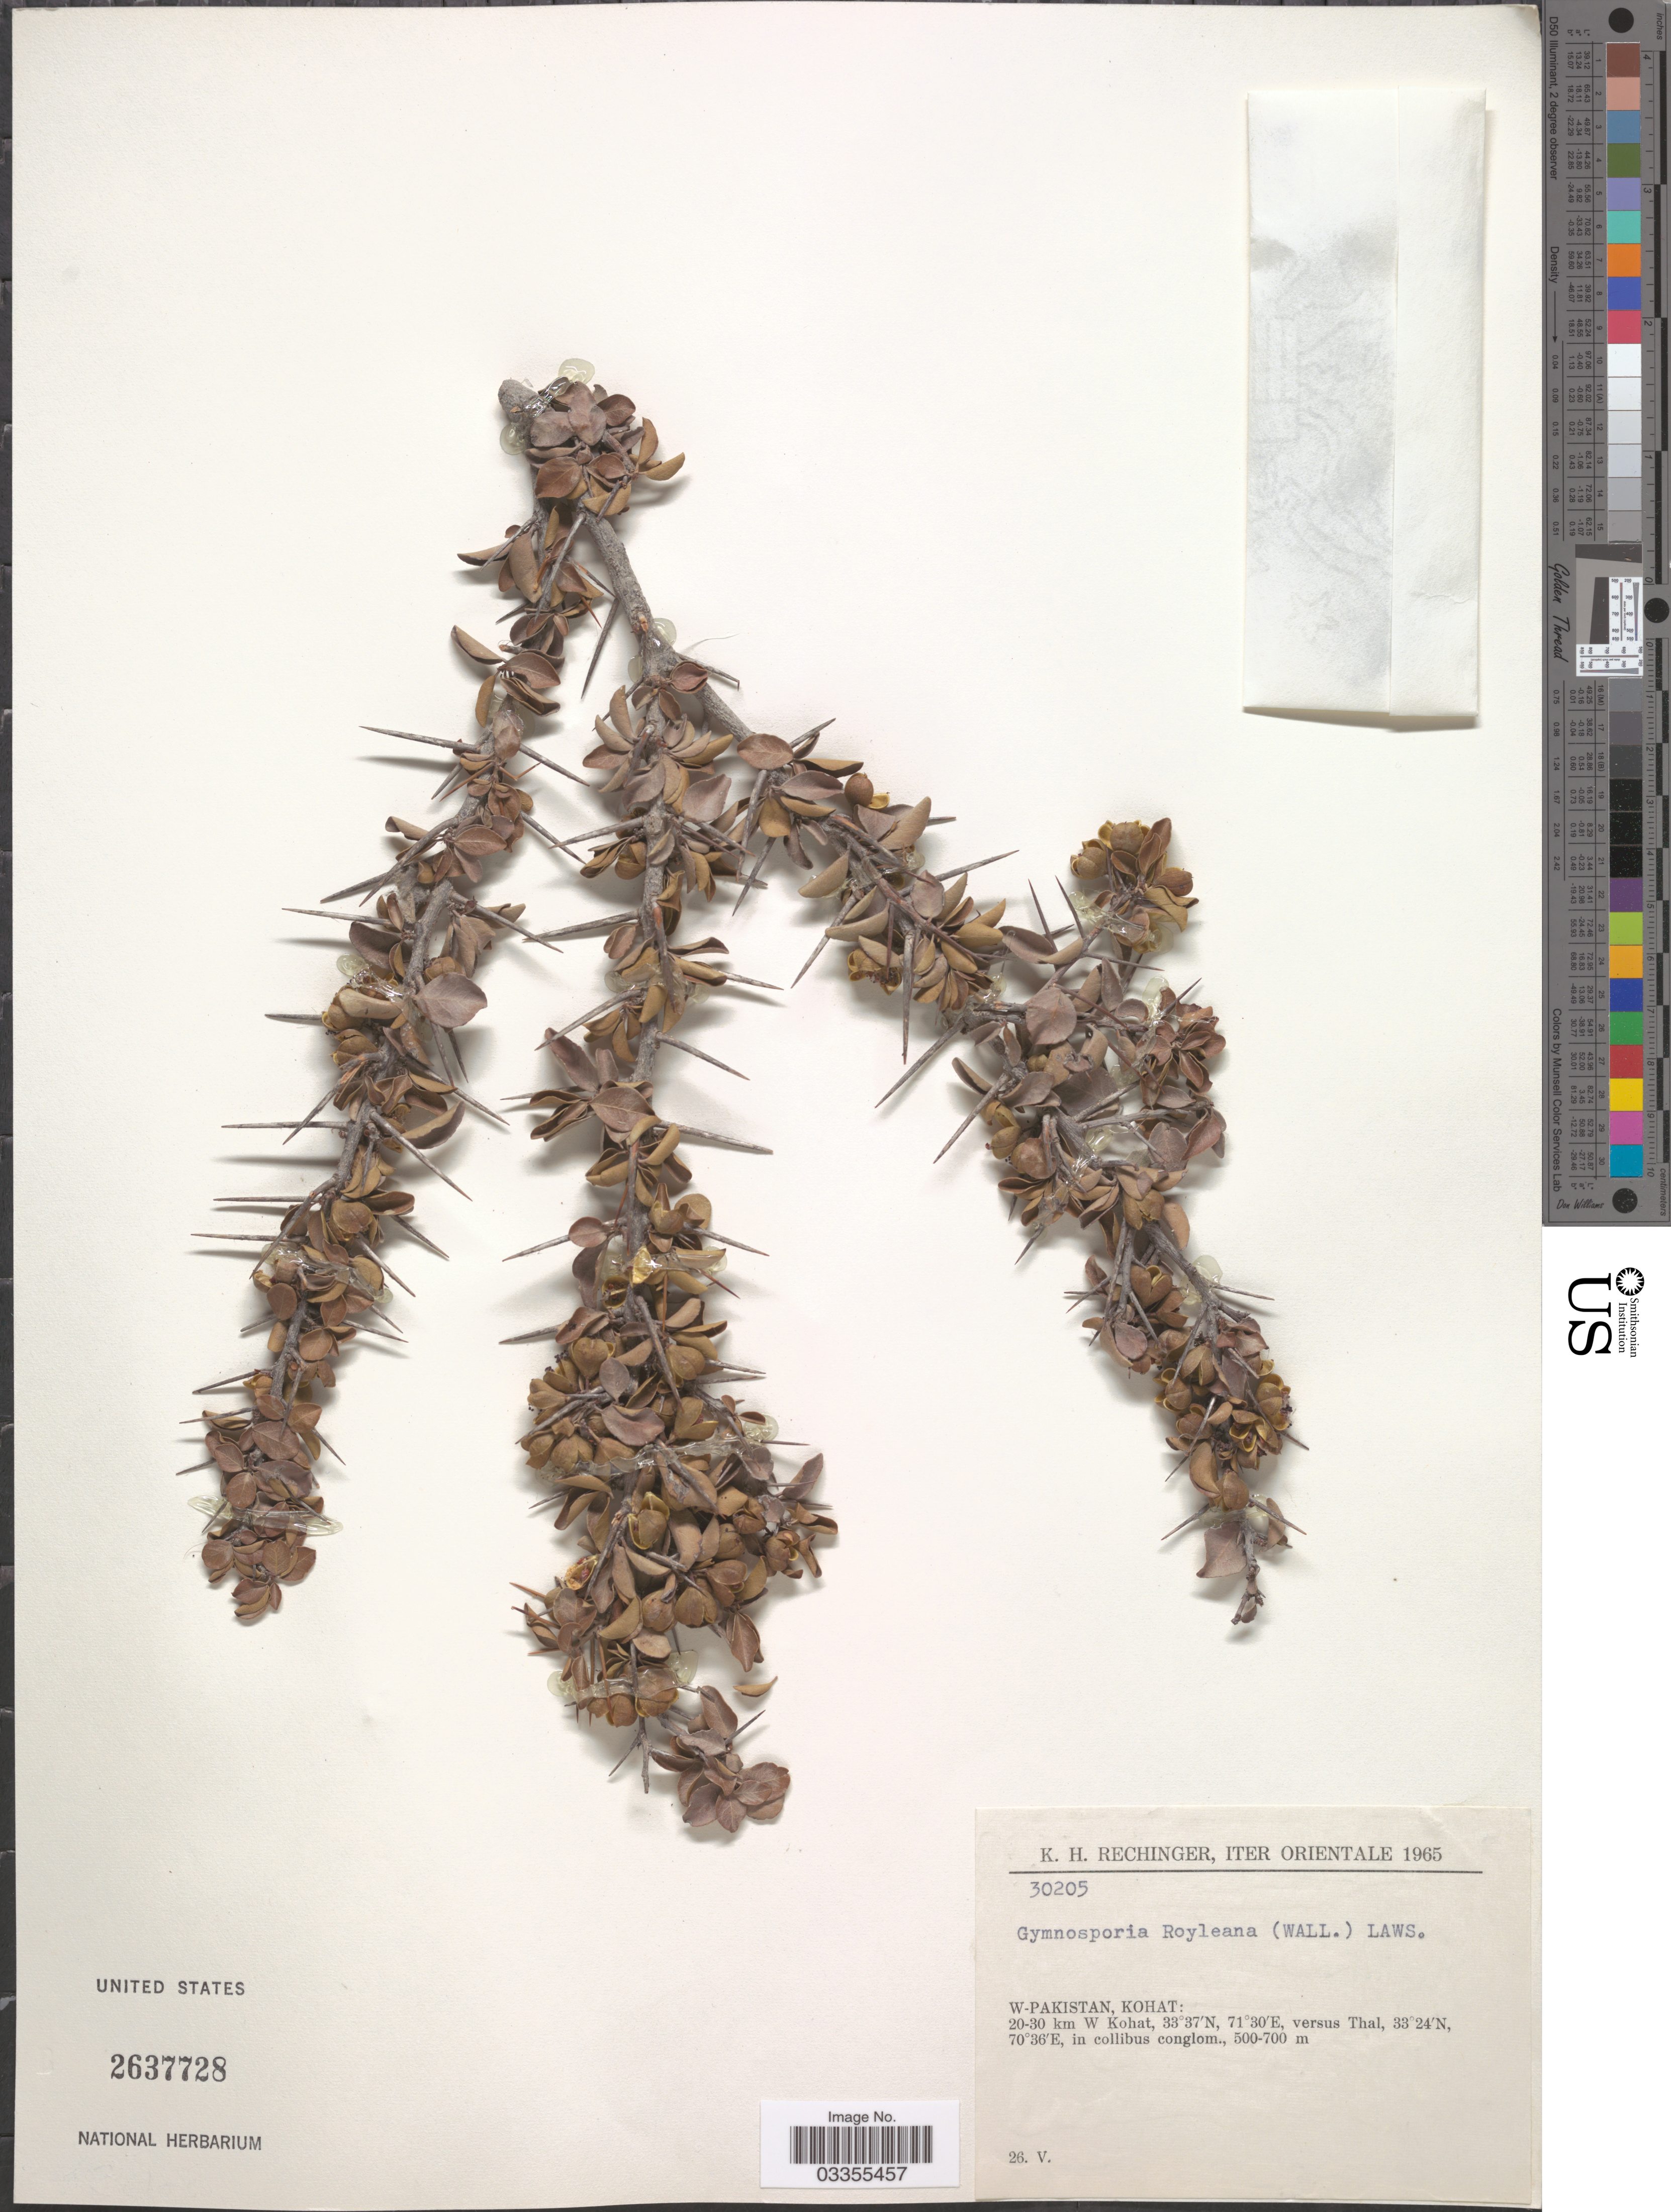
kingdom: Plantae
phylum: Tracheophyta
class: Magnoliopsida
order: Celastrales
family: Celastraceae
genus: Gymnosporia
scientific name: Gymnosporia royleana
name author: Wall. ex M.A. Lawson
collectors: K. H. Rechinger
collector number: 30205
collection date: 1965-05-26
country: Pakistan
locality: W-Pakistan, Kohat: 20-30 km W Kohat, versus Thal.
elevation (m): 500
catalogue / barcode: US 2637728